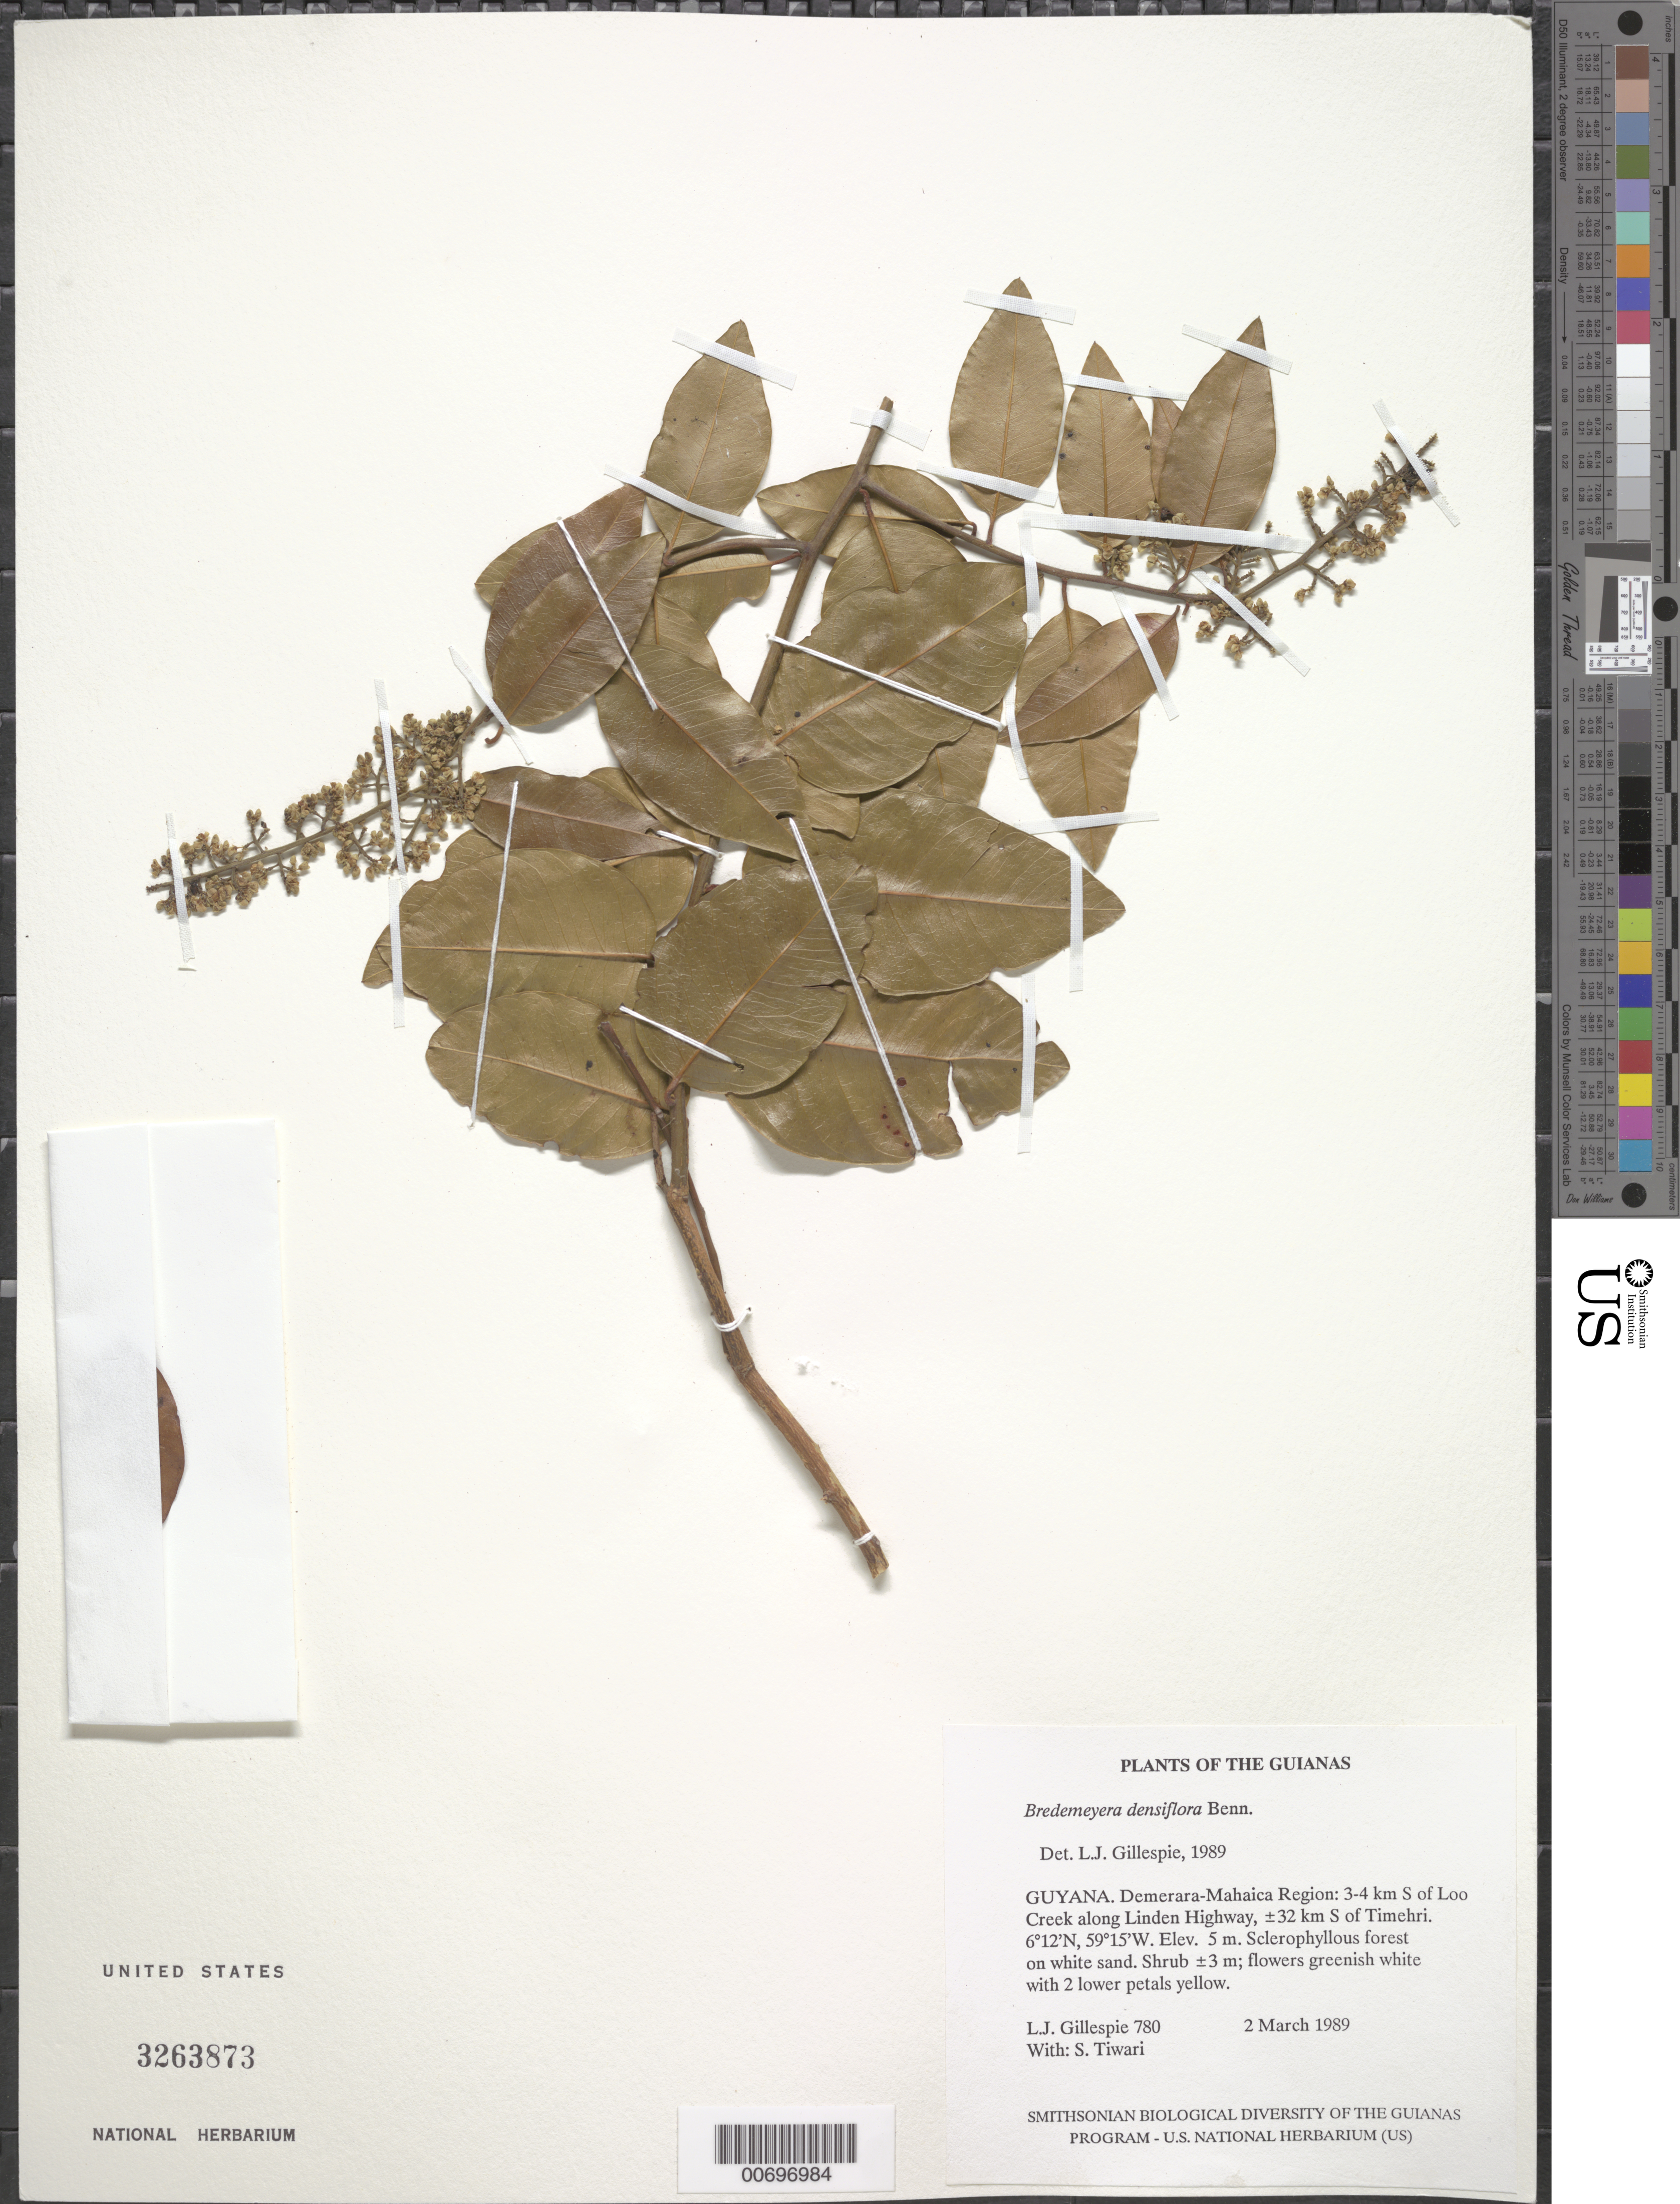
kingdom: Plantae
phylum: Tracheophyta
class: Magnoliopsida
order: Fabales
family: Polygalaceae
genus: Bredemeyera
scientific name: Bredemeyera densiflora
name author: A.W. Benn.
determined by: Gillespie, L. J.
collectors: L. J. Gillespie & S. Tiwari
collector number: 780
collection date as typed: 2 March 1989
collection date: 1989-03-02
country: Guyana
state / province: Demerara-Mahaica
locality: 3-4 km S of Loo Creek along Linden Highway, ±32 km S of Timehri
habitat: Sclerophyllous forest on white sand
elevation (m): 5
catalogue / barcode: US 3263873